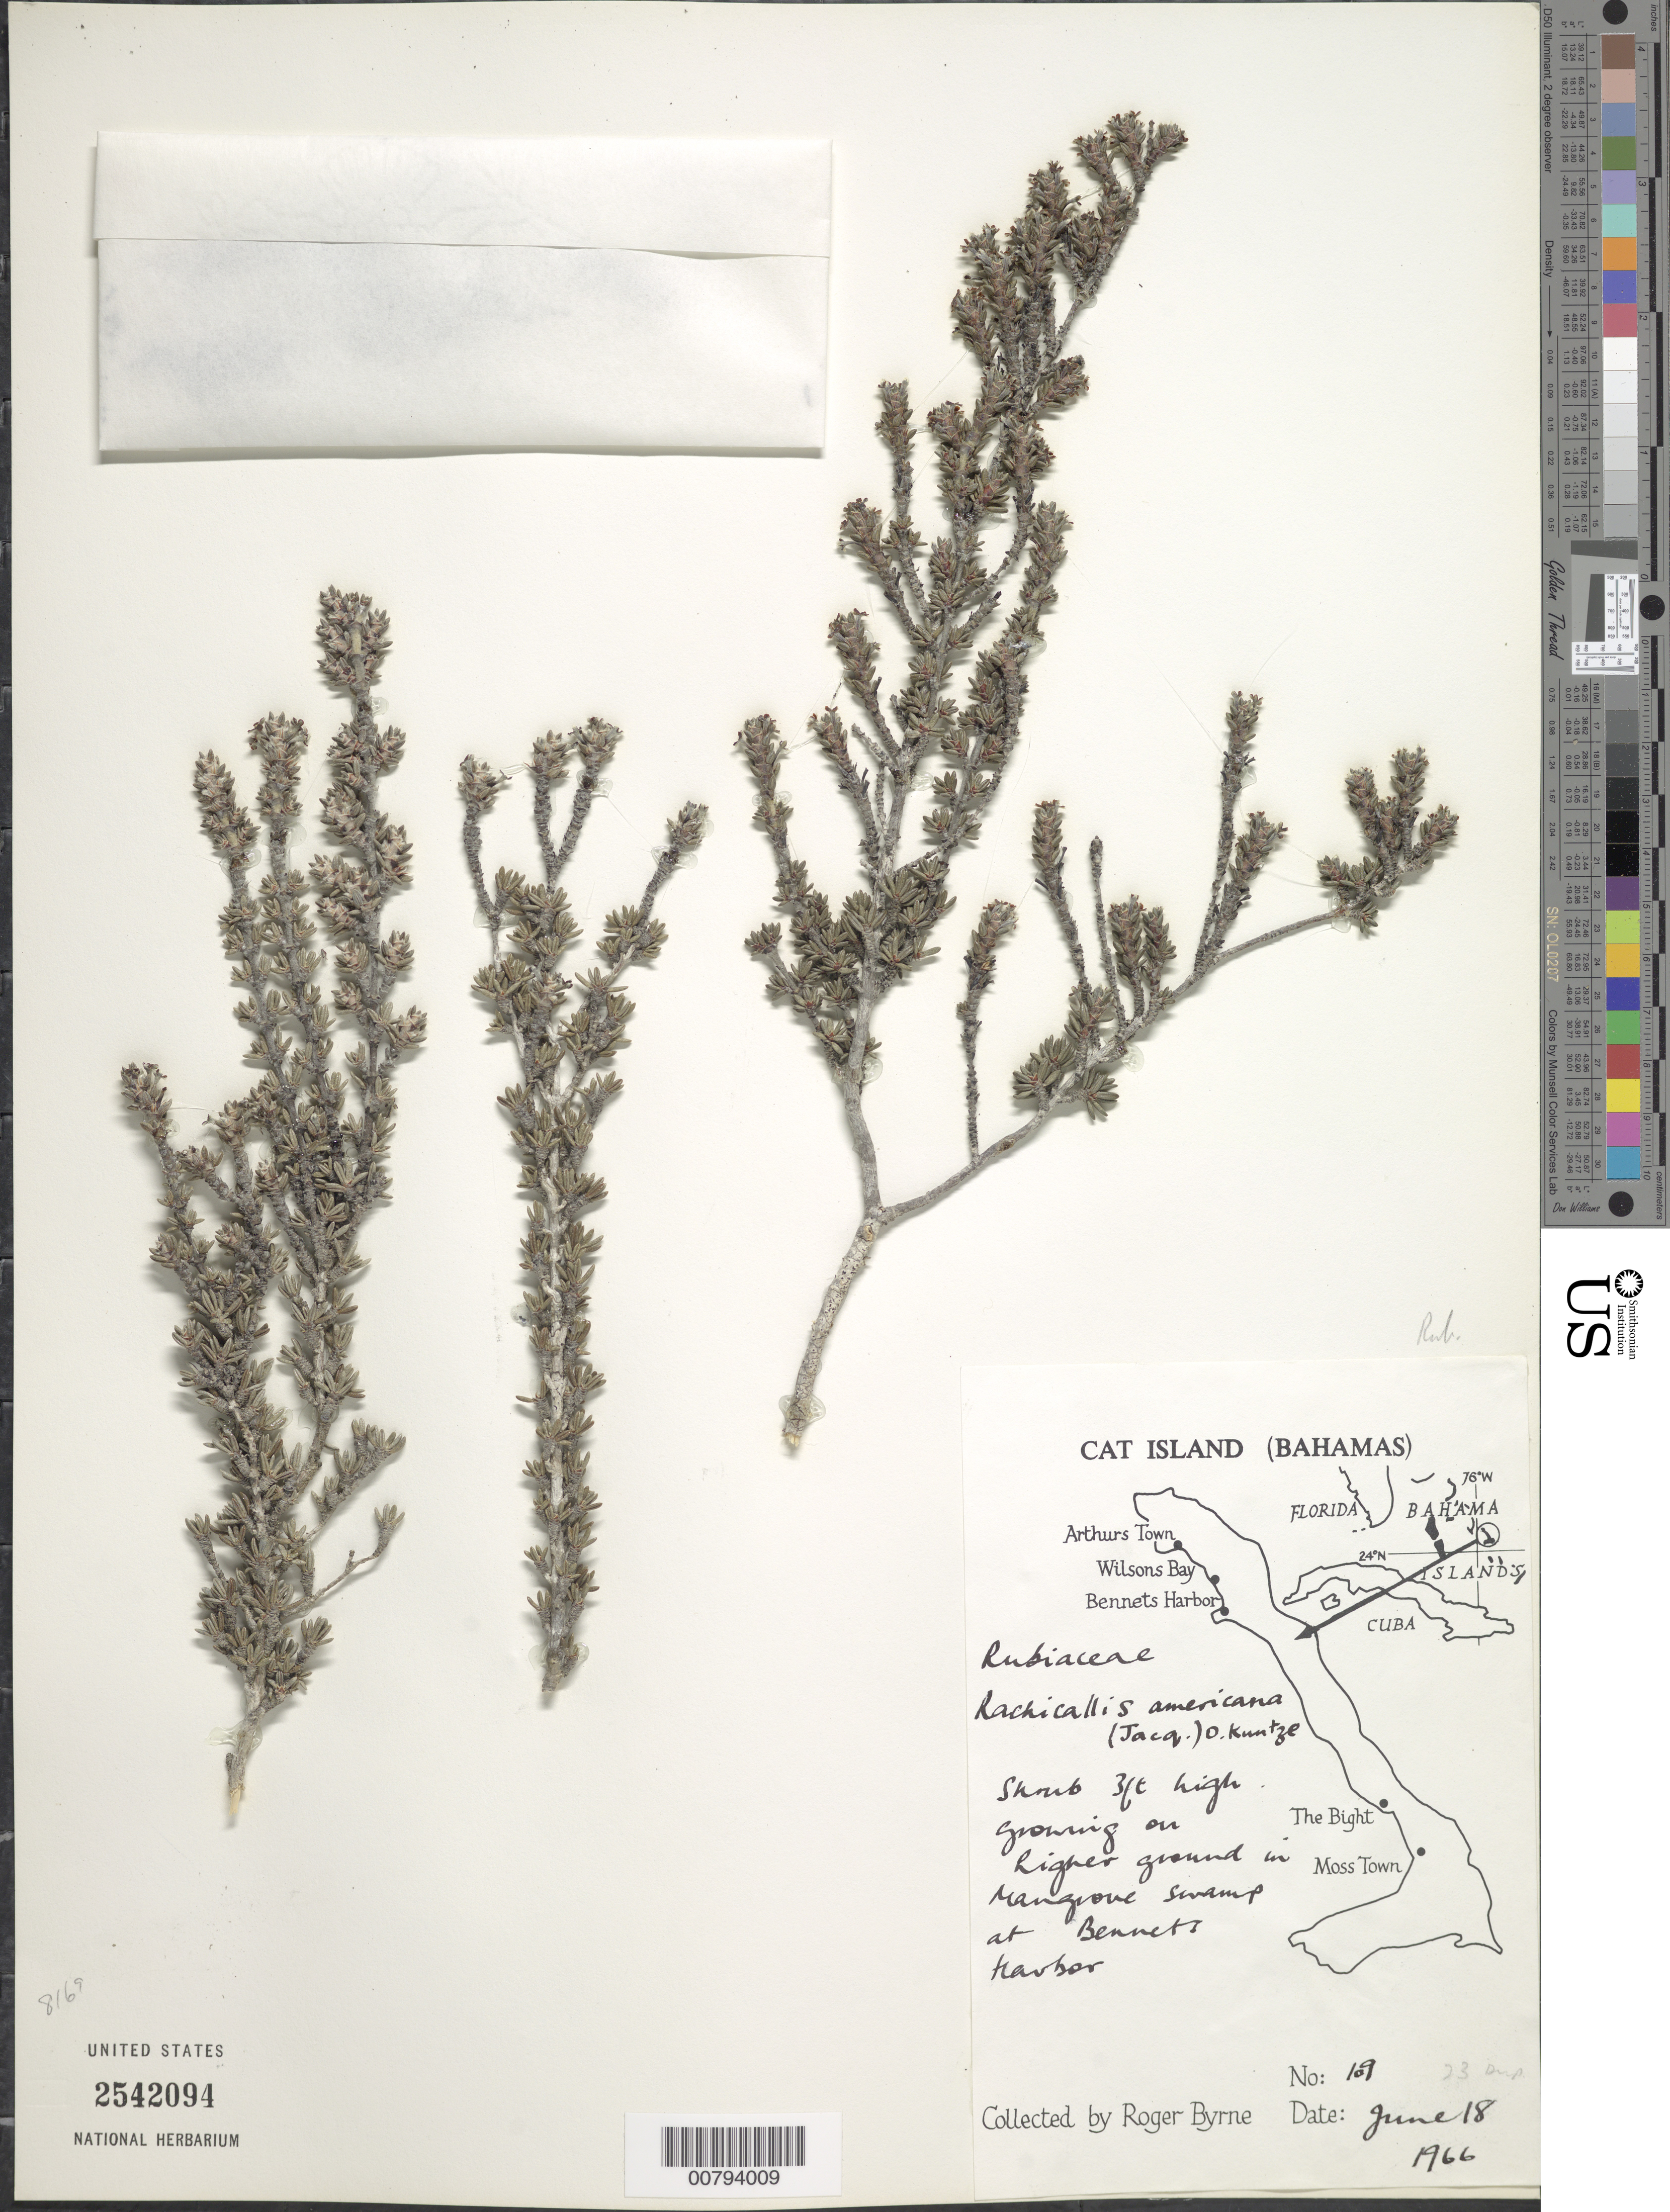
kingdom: Plantae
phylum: Tracheophyta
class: Magnoliopsida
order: Gentianales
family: Rubiaceae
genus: Rachicallis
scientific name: Rachicallis americana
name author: (Jacq.) Hitchc.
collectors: R. Byrne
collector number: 109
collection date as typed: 18 Jun 1966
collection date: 1966-06-18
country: Bahamas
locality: Bennett Harbor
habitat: Higher ground in Mangrove Swamp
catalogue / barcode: US 2542094